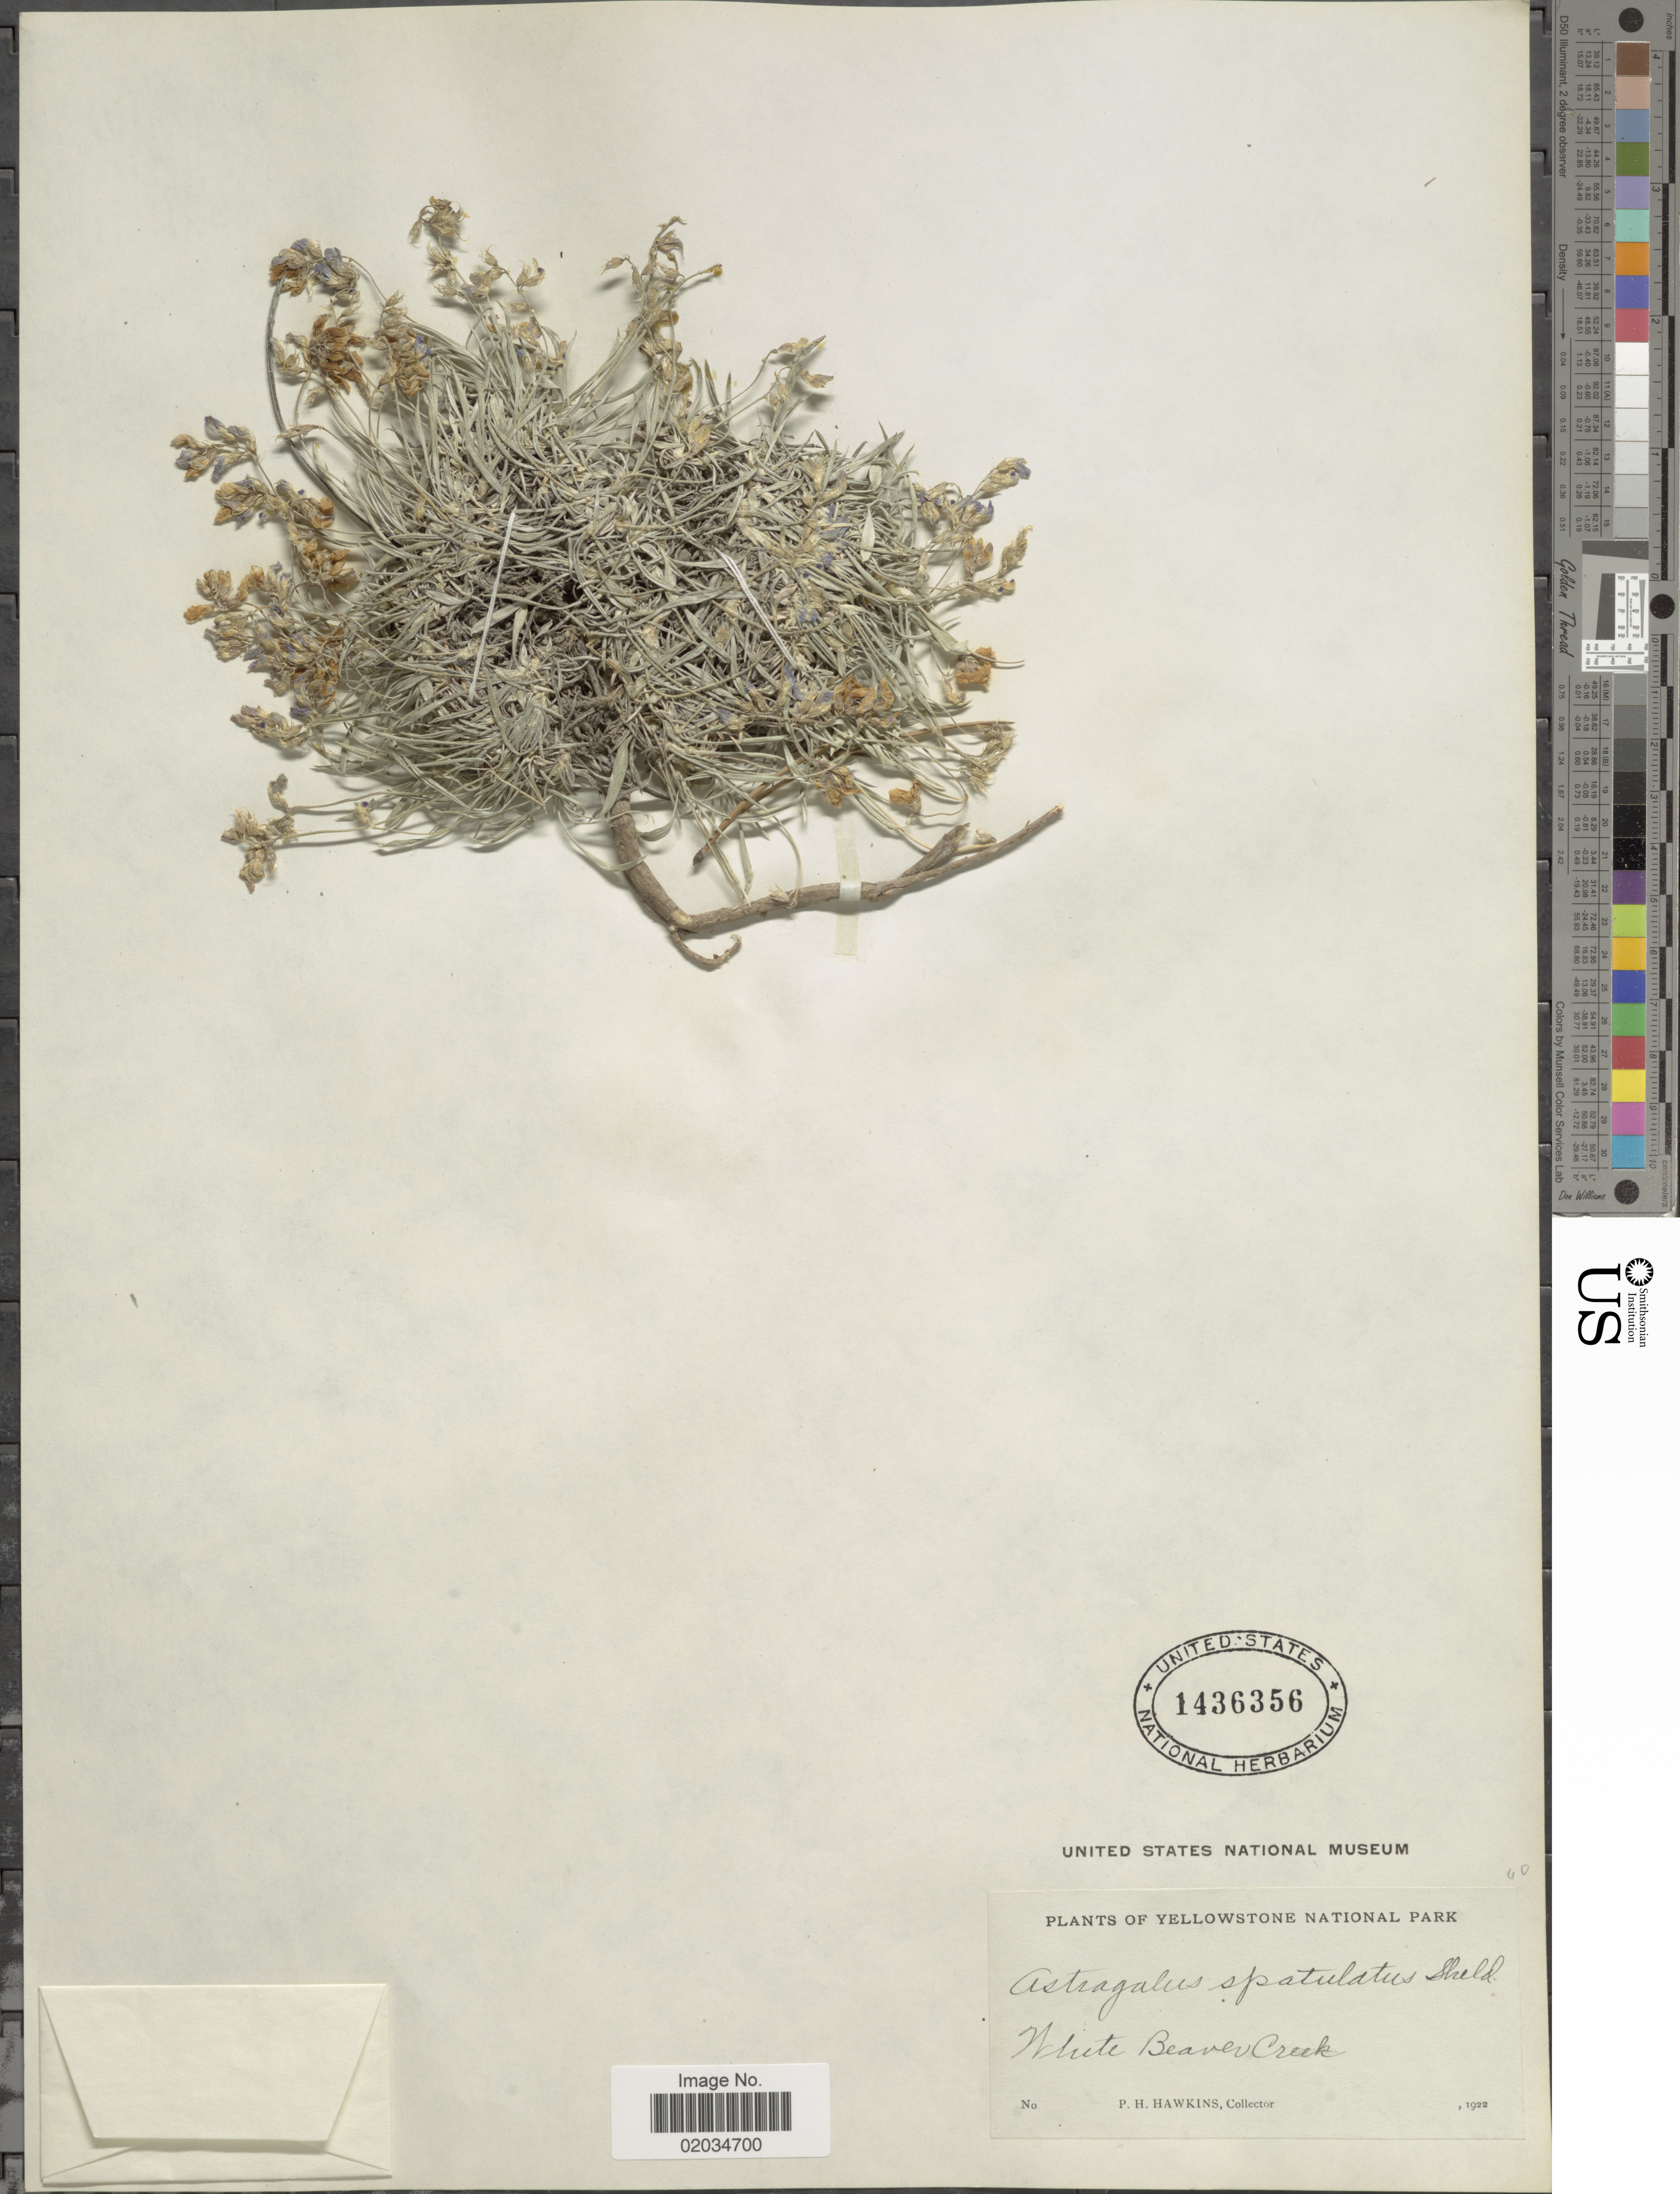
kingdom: Plantae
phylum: Tracheophyta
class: Magnoliopsida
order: Fabales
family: Fabaceae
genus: Astragalus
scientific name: Astragalus sparsiflorus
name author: A. Gray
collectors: P. Hawkins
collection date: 1922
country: United States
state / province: Wyoming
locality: Yellowstone National Park. White Beaver Creek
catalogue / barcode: US 1436356